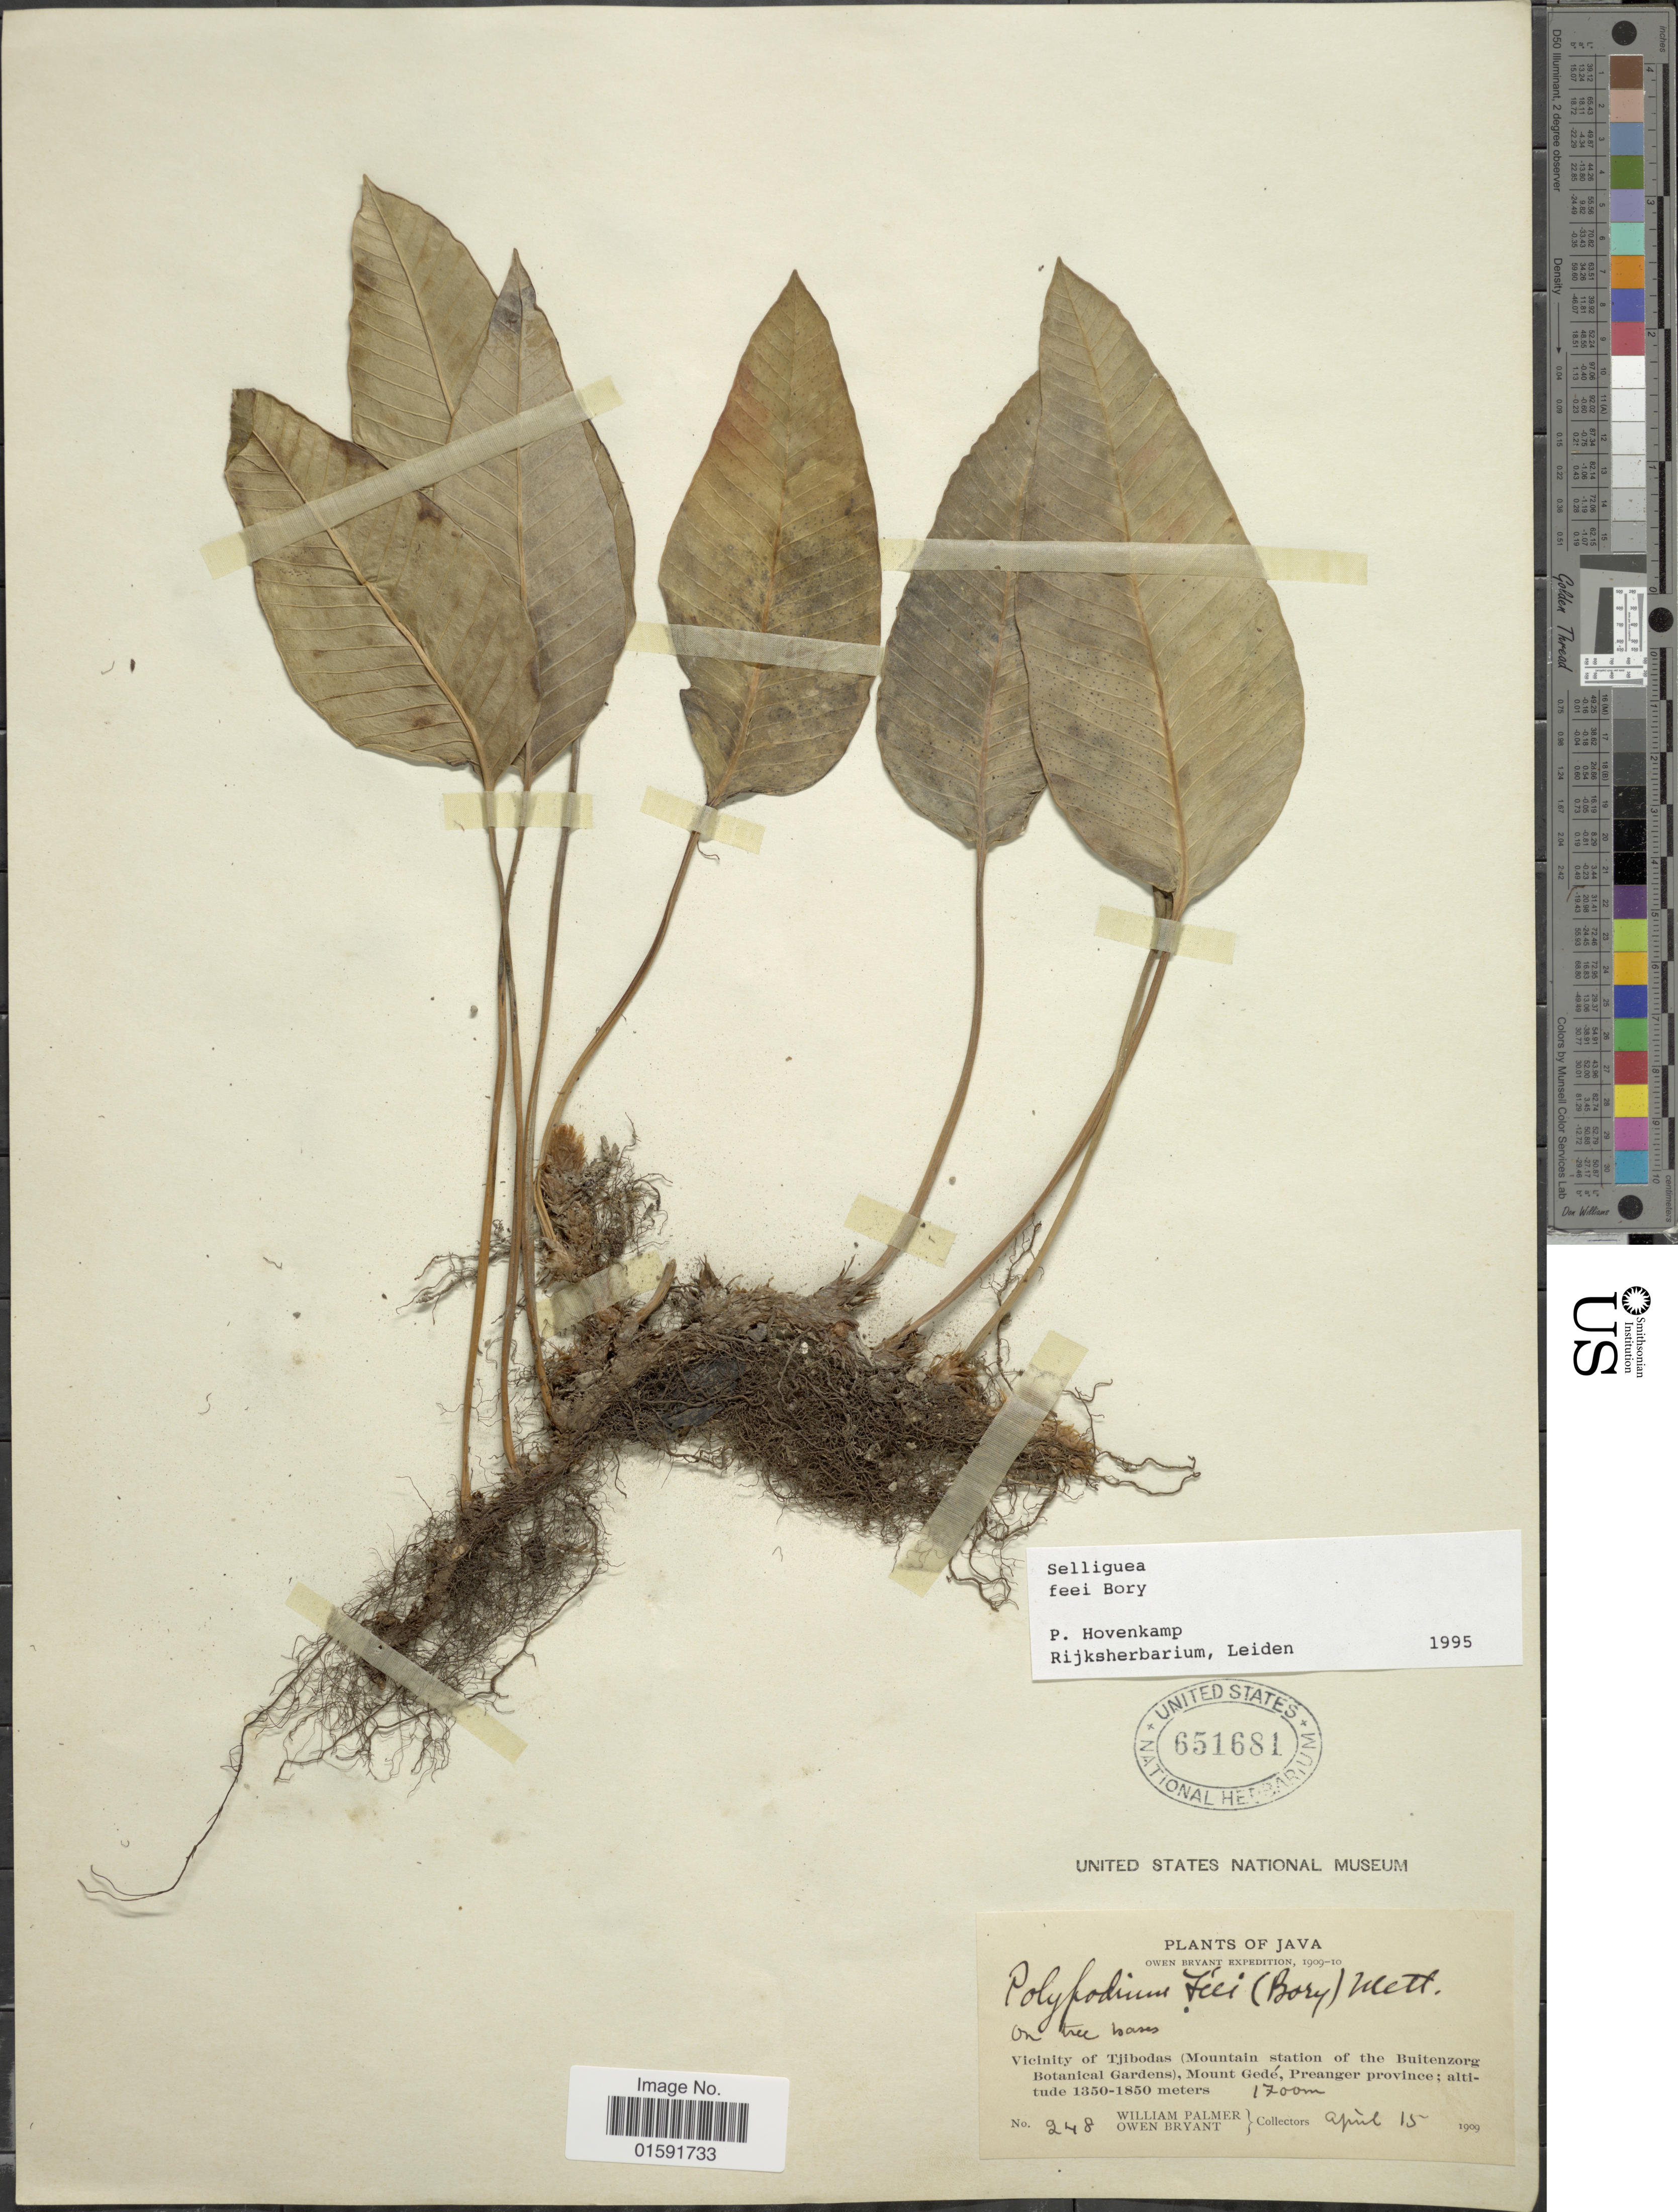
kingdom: Plantae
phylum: Tracheophyta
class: Polypodiopsida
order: Polypodiales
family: Polypodiaceae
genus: Selliguea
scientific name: Selliguea feei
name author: Bory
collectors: W. Palmer & O. Bryant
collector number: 248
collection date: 1909-04-15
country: Indonesia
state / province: Java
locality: Vicinity of Tjibodas (Mountain station of the Buitenzorg Botanical Garden), Mount Gedé, Preanger Province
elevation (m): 1700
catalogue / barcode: US 651681